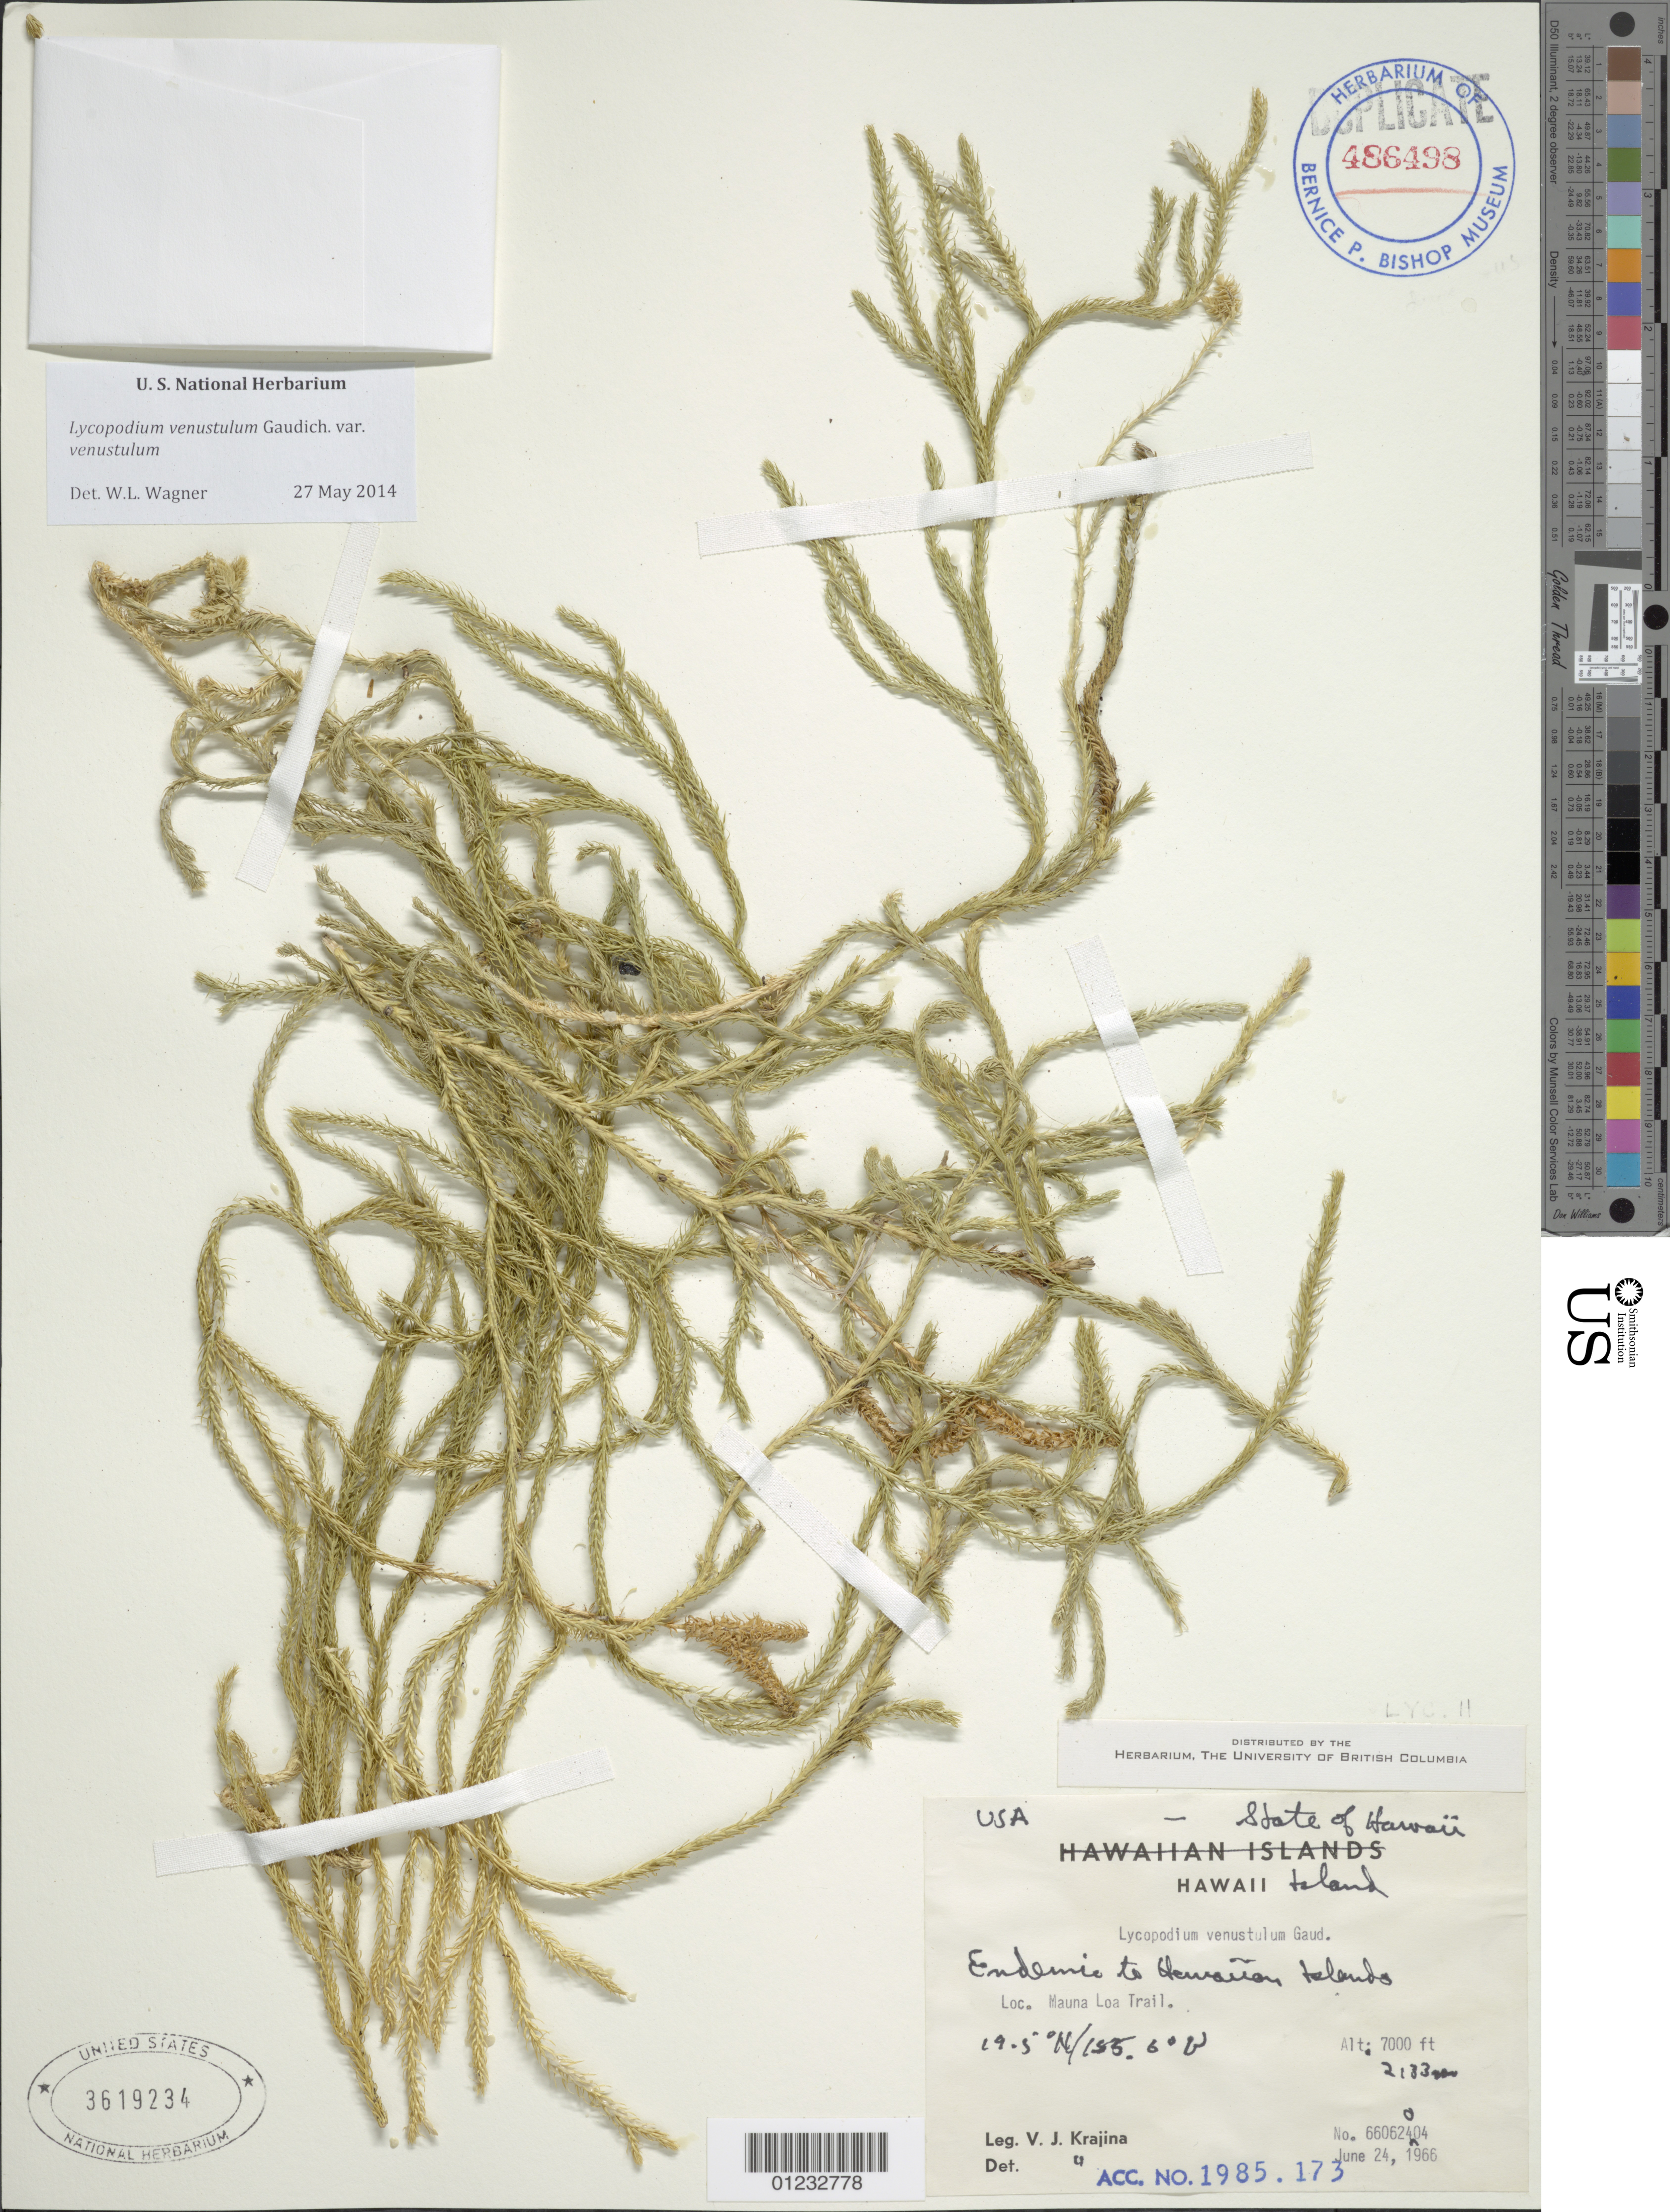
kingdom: Plantae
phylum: Tracheophyta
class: Lycopodiopsida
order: Lycopodiales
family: Lycopodiaceae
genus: Lycopodium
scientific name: Lycopodium venustulum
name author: Gaudich.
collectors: V. J. Krajina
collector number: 660624004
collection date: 1966-06-24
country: United States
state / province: Hawaii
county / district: Hawaii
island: Hawaii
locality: Mauna Loa Trail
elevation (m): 2134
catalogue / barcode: US 3619234